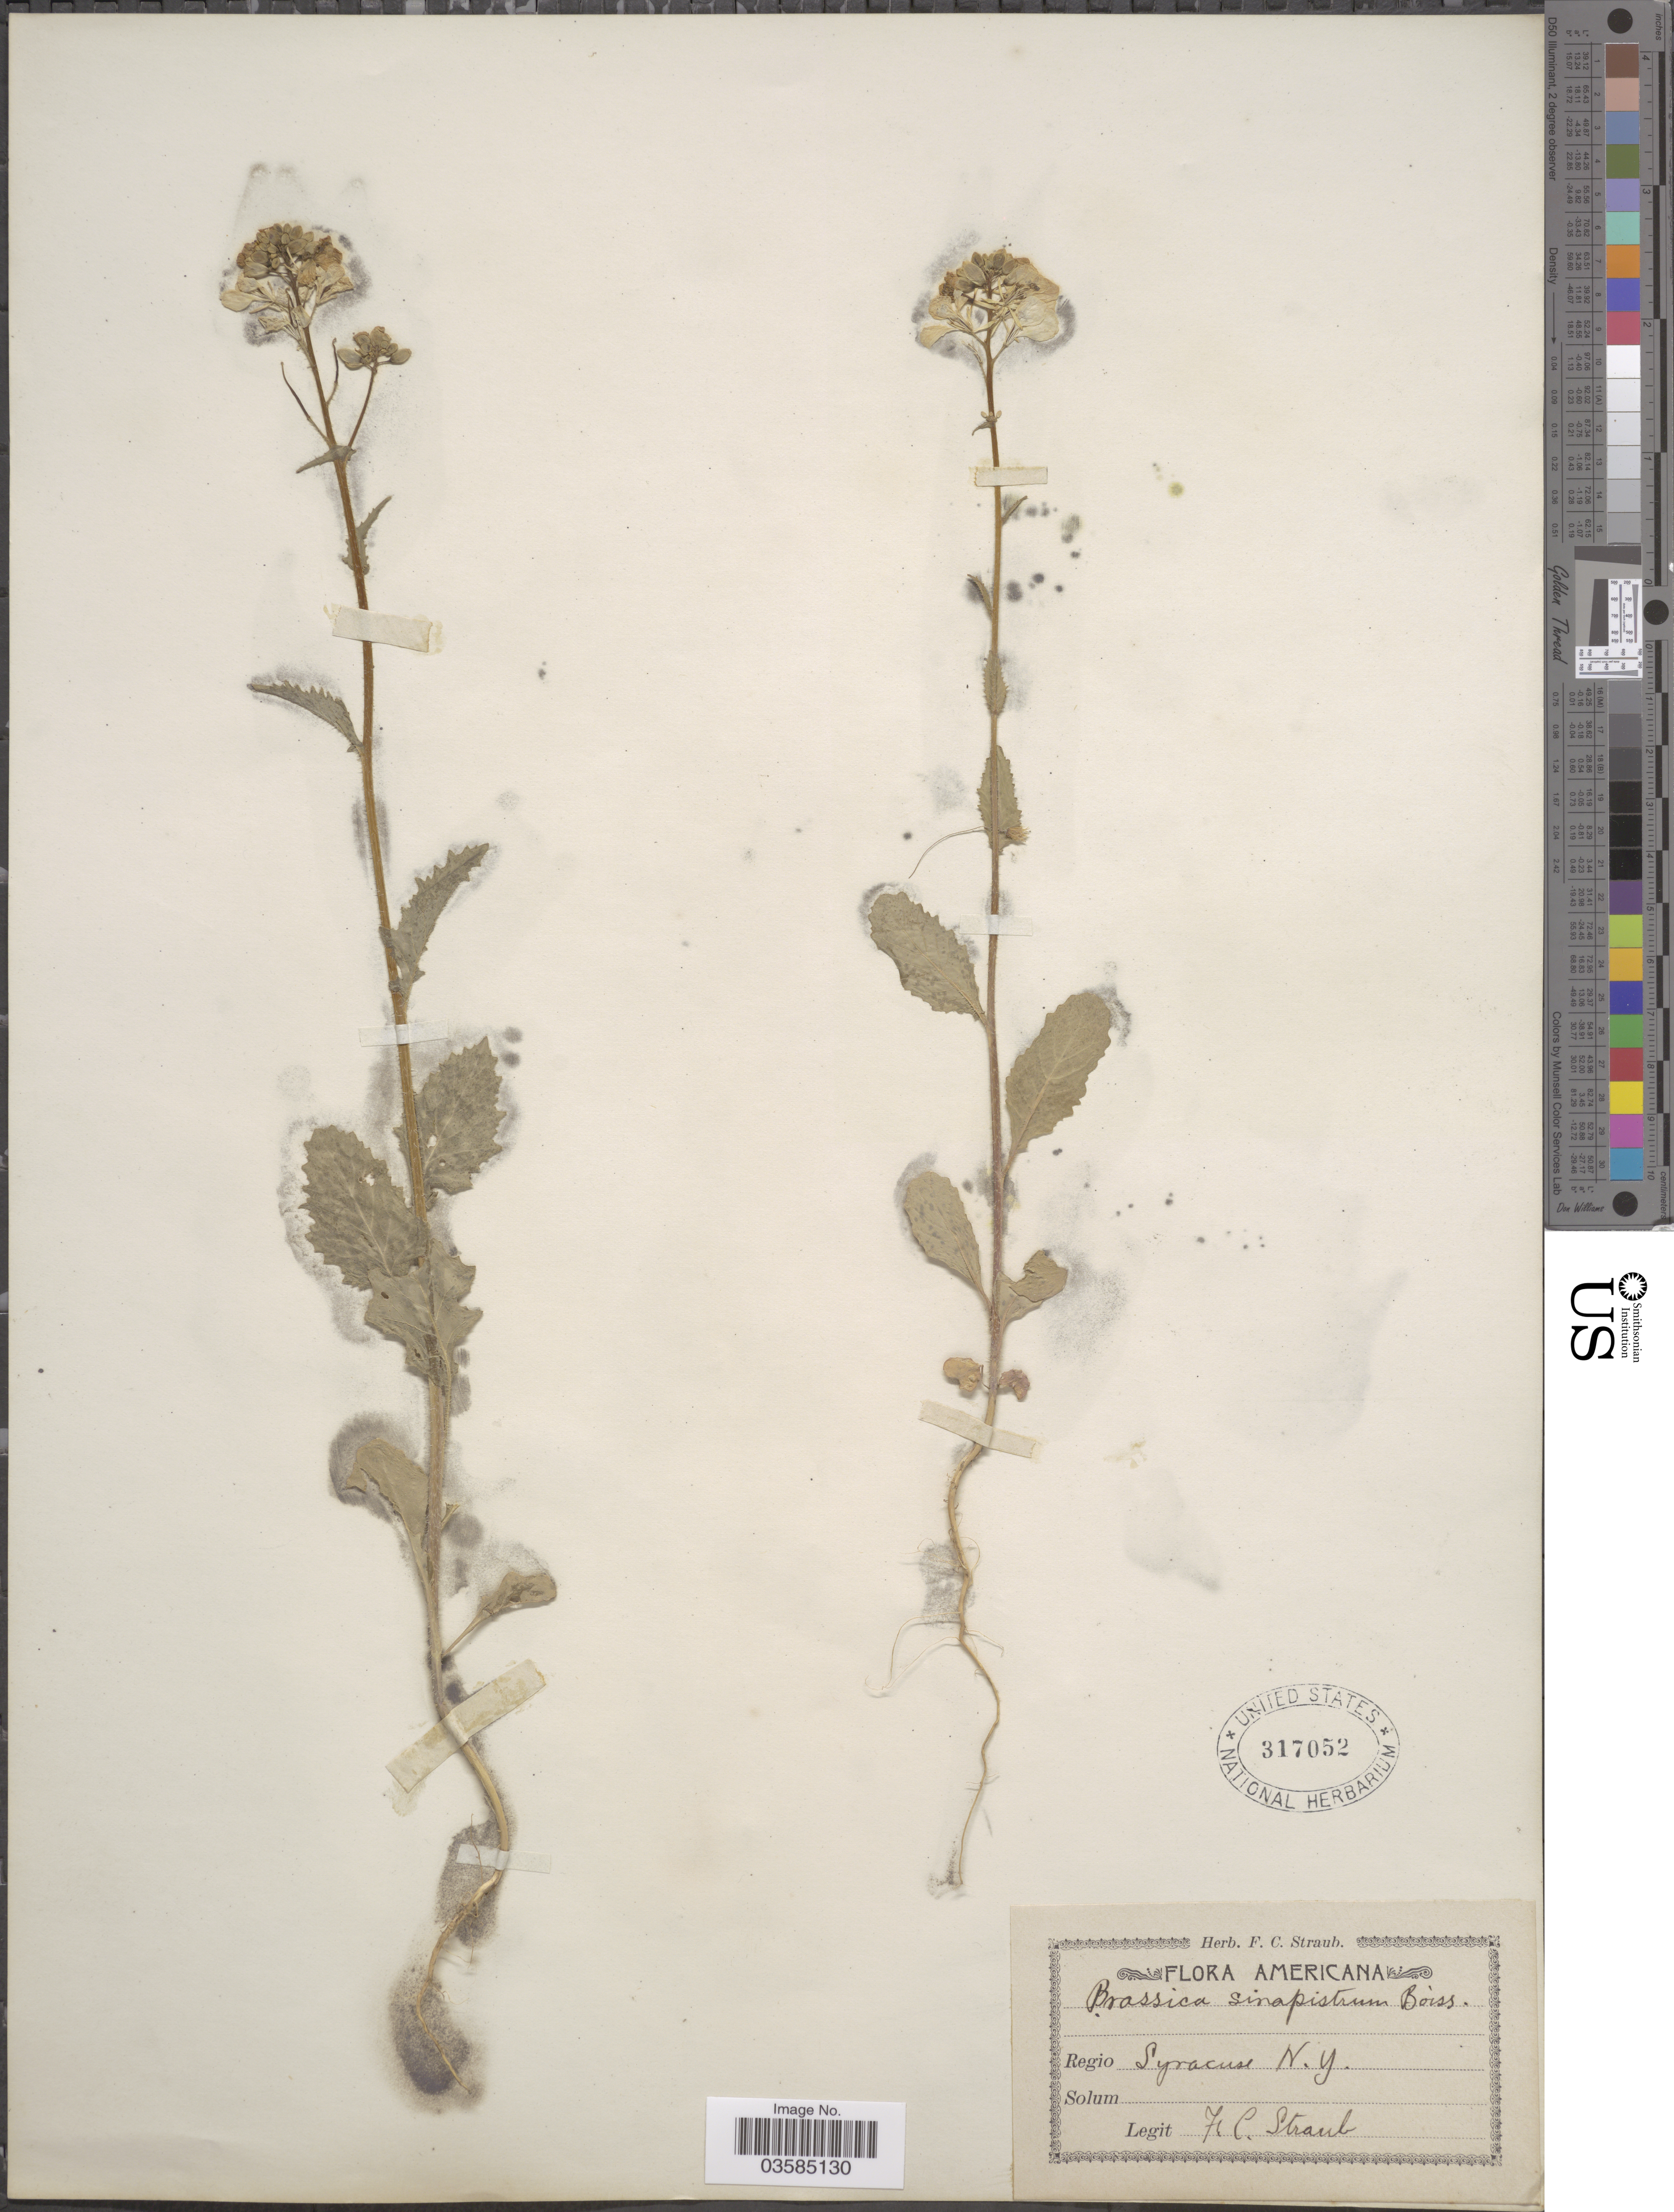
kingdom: Plantae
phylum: Tracheophyta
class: Magnoliopsida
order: Brassicales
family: Brassicaceae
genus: Brassica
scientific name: Brassica kaber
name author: (DC.) L.C. Wheeler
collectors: F. Straub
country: United States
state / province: New York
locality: Regio Syracuse.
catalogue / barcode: US 317052